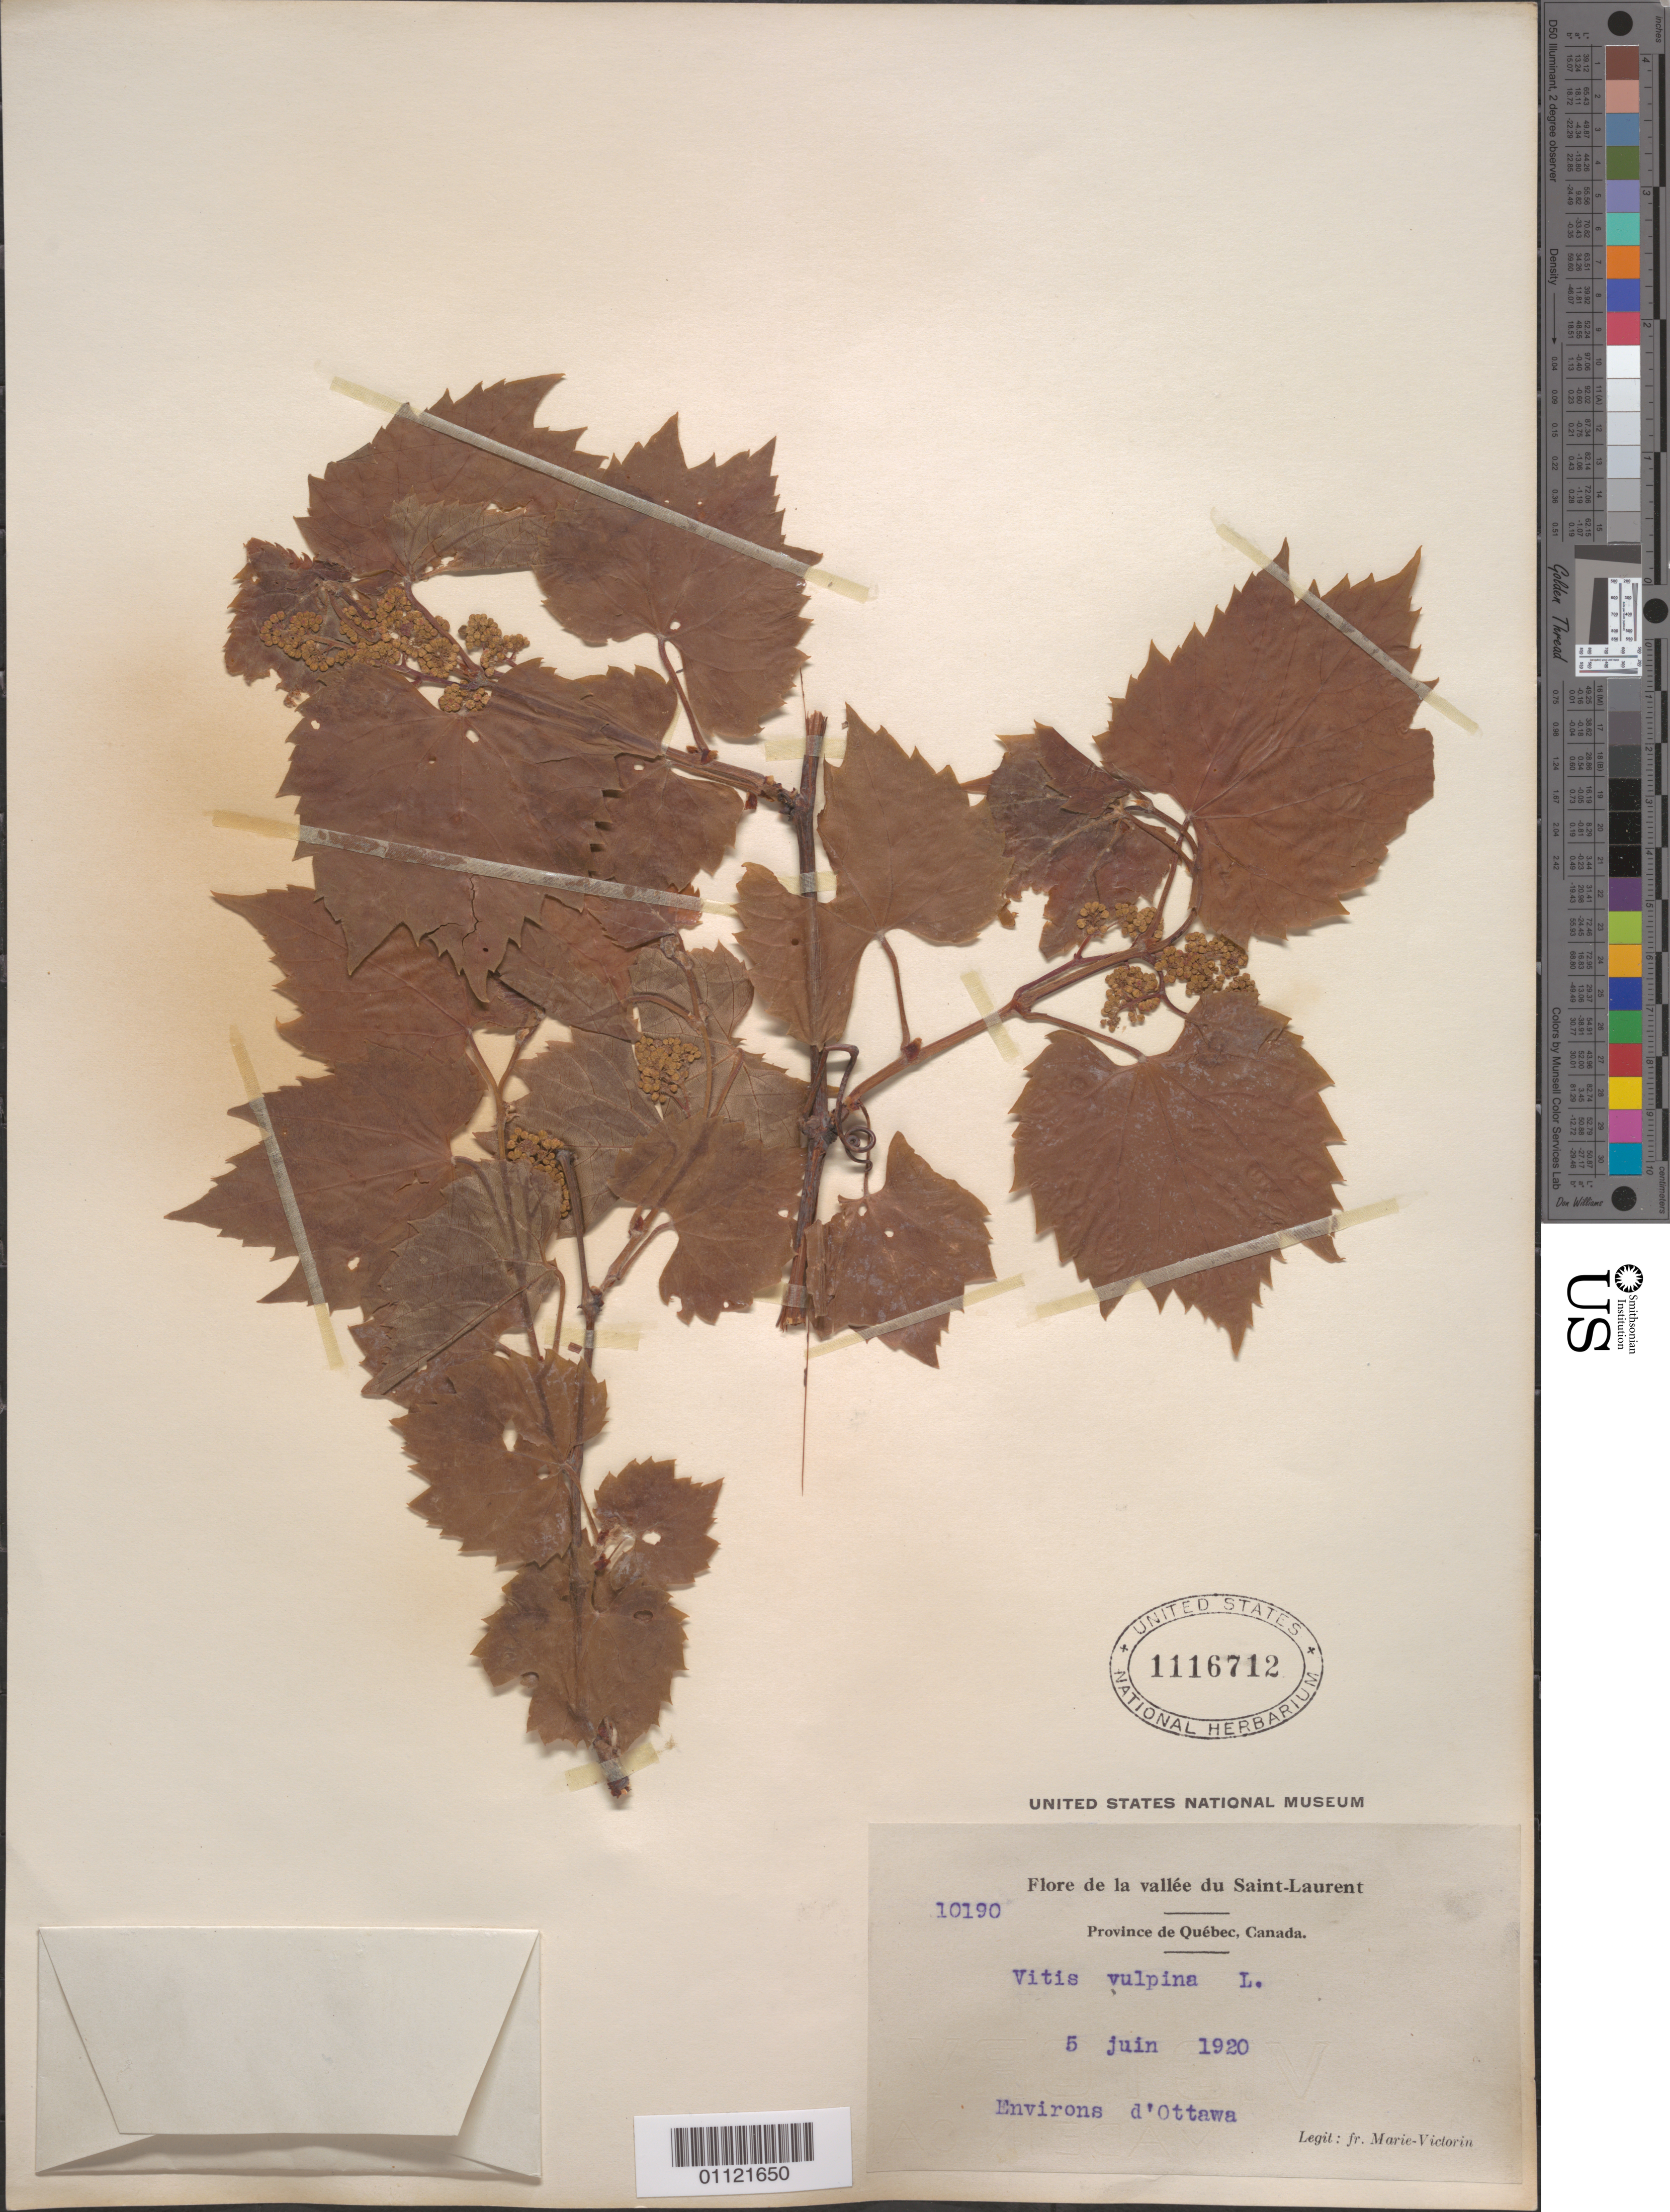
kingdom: Plantae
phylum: Tracheophyta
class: Magnoliopsida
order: Vitales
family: Vitaceae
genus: Vitis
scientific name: Vitis vulpina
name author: L.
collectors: Fr. Marie-Victorin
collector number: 10190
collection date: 1920-06-05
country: Canada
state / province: Quebec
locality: Environs d'Ottawa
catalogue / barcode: US 1116712